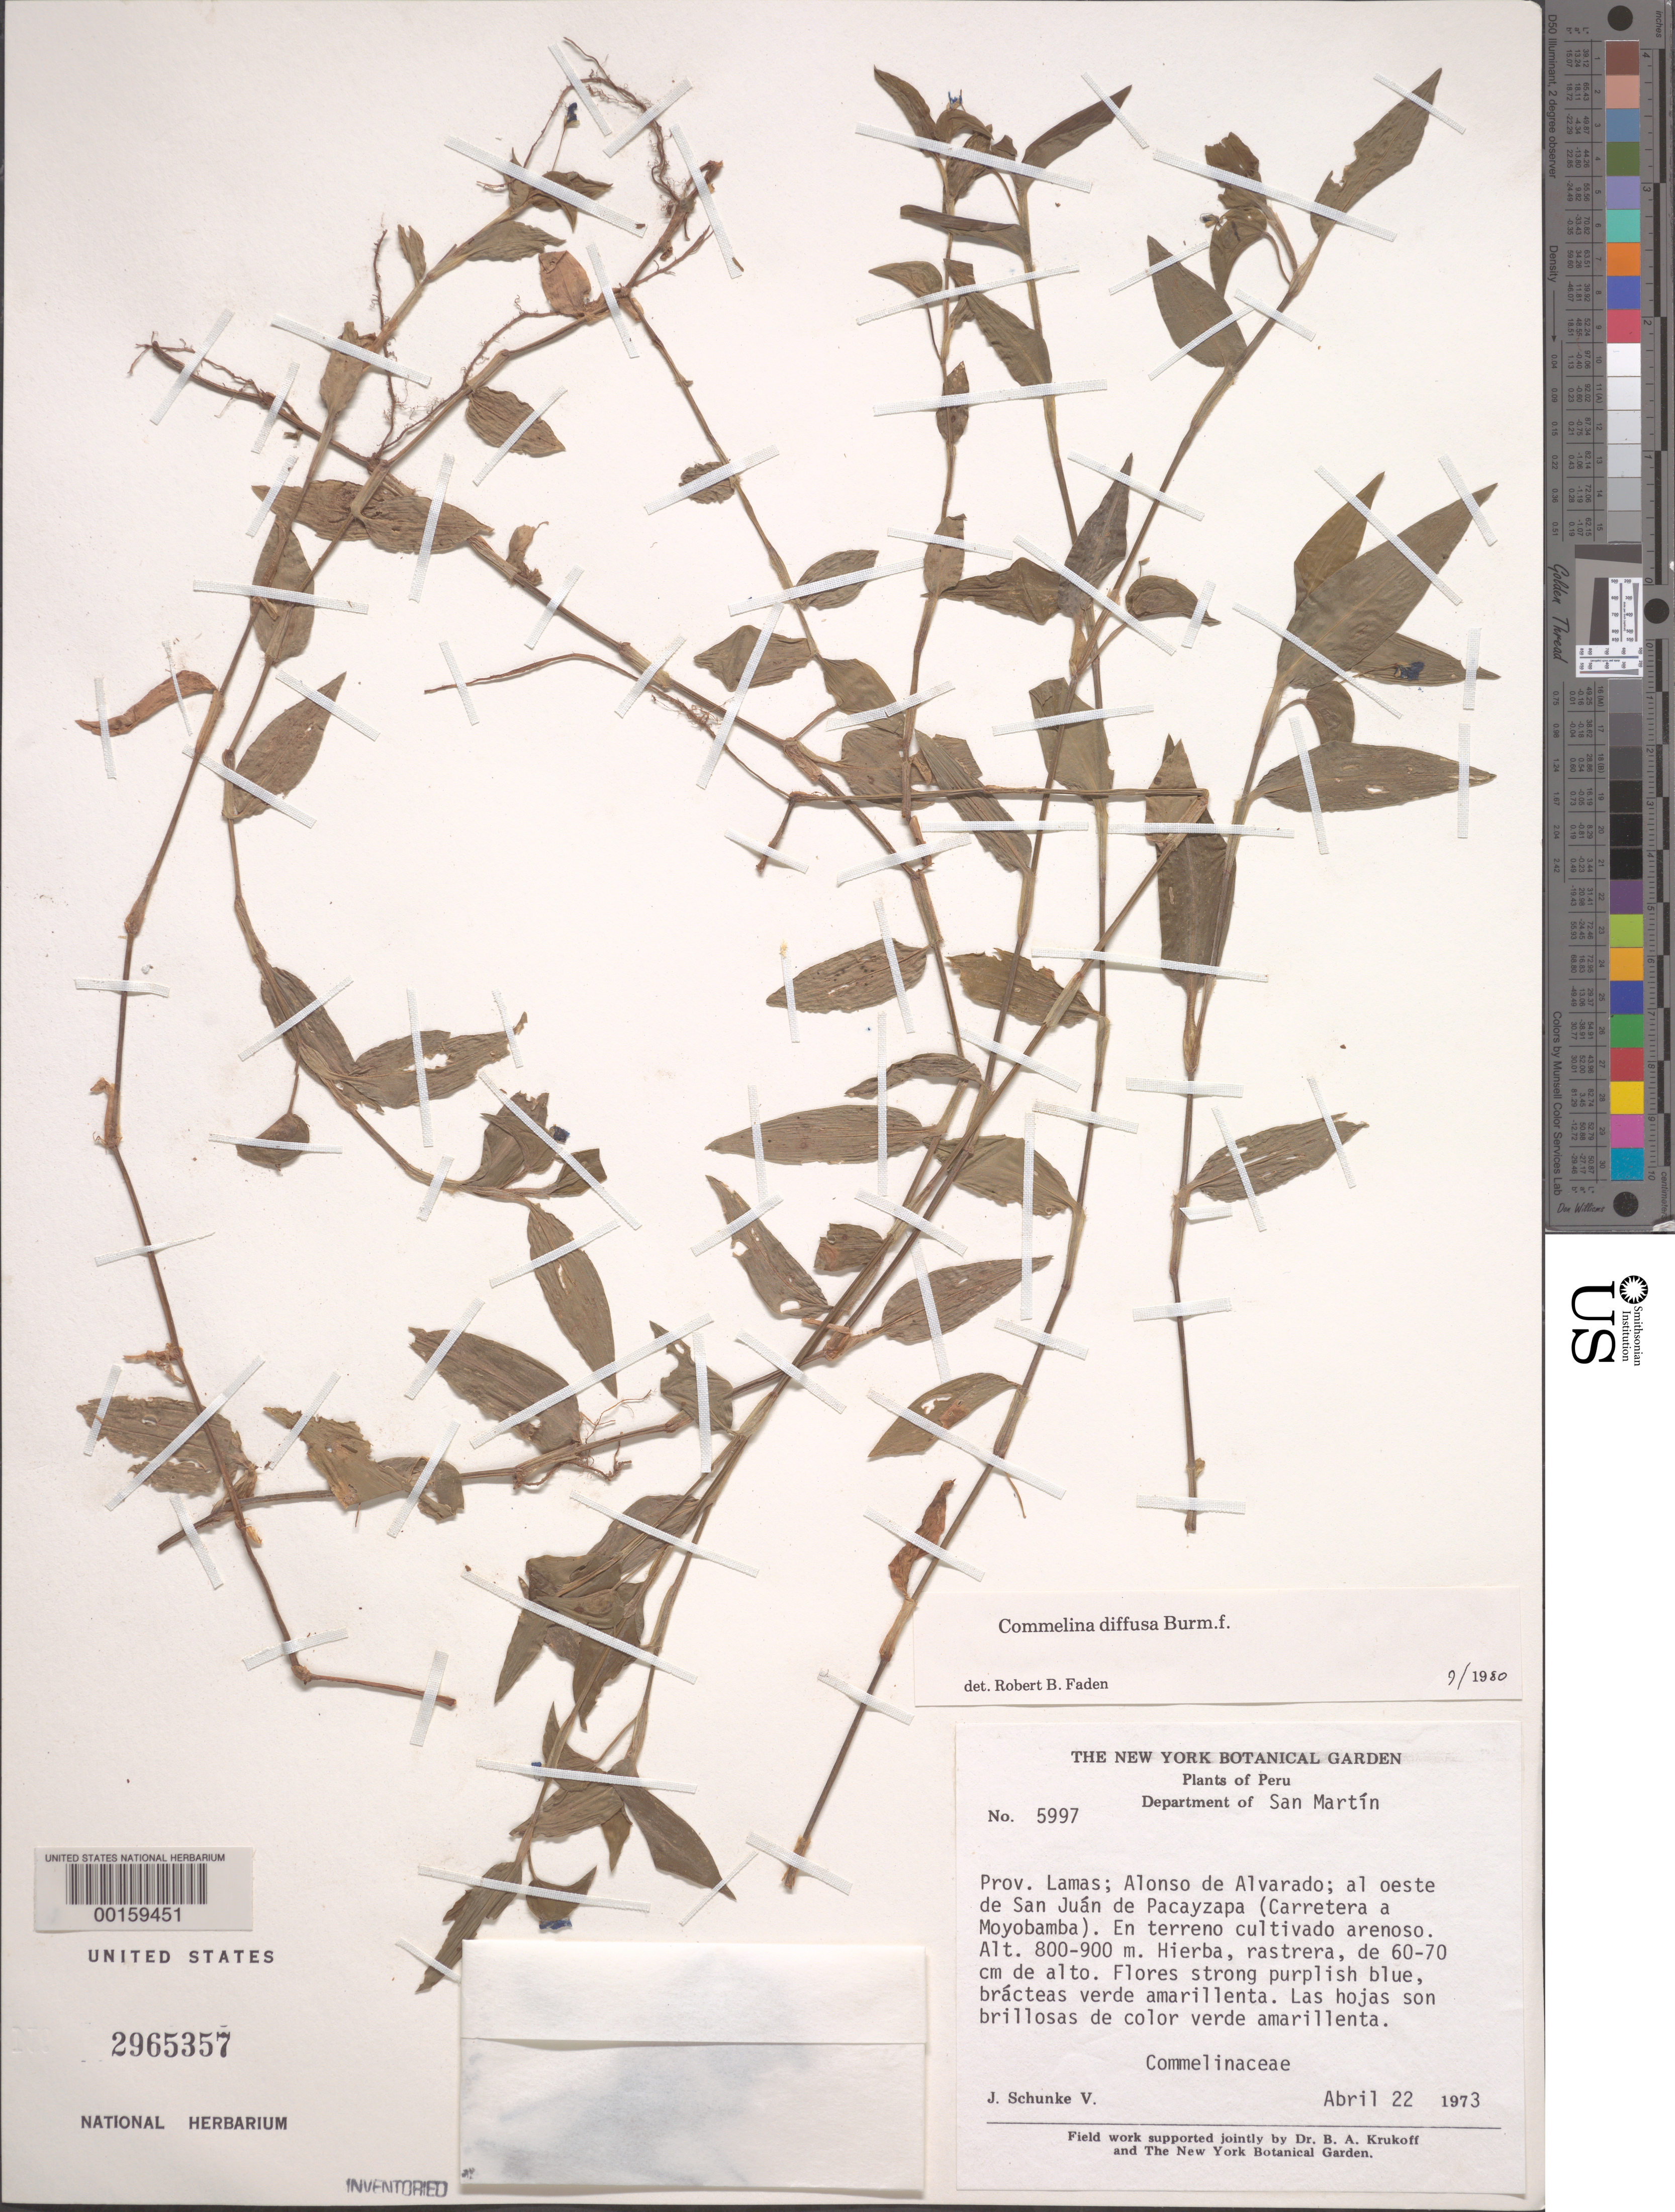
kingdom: Plantae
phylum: Tracheophyta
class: Liliopsida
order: Commelinales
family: Commelinaceae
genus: Commelina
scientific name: Commelina diffusa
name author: Burm. f.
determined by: Faden, Robert B., (US), Smithsonian Institution - National Museum of Natural History (UNITED STATES)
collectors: J. Schunke Vigo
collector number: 5997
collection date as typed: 22 Apr 1973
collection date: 1973-04-22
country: Peru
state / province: San Martín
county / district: Lamas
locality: Alonso de alvarado, e of san juan de pacayzapa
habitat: Cultivated soil, roadside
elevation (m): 800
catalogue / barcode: US 2965357